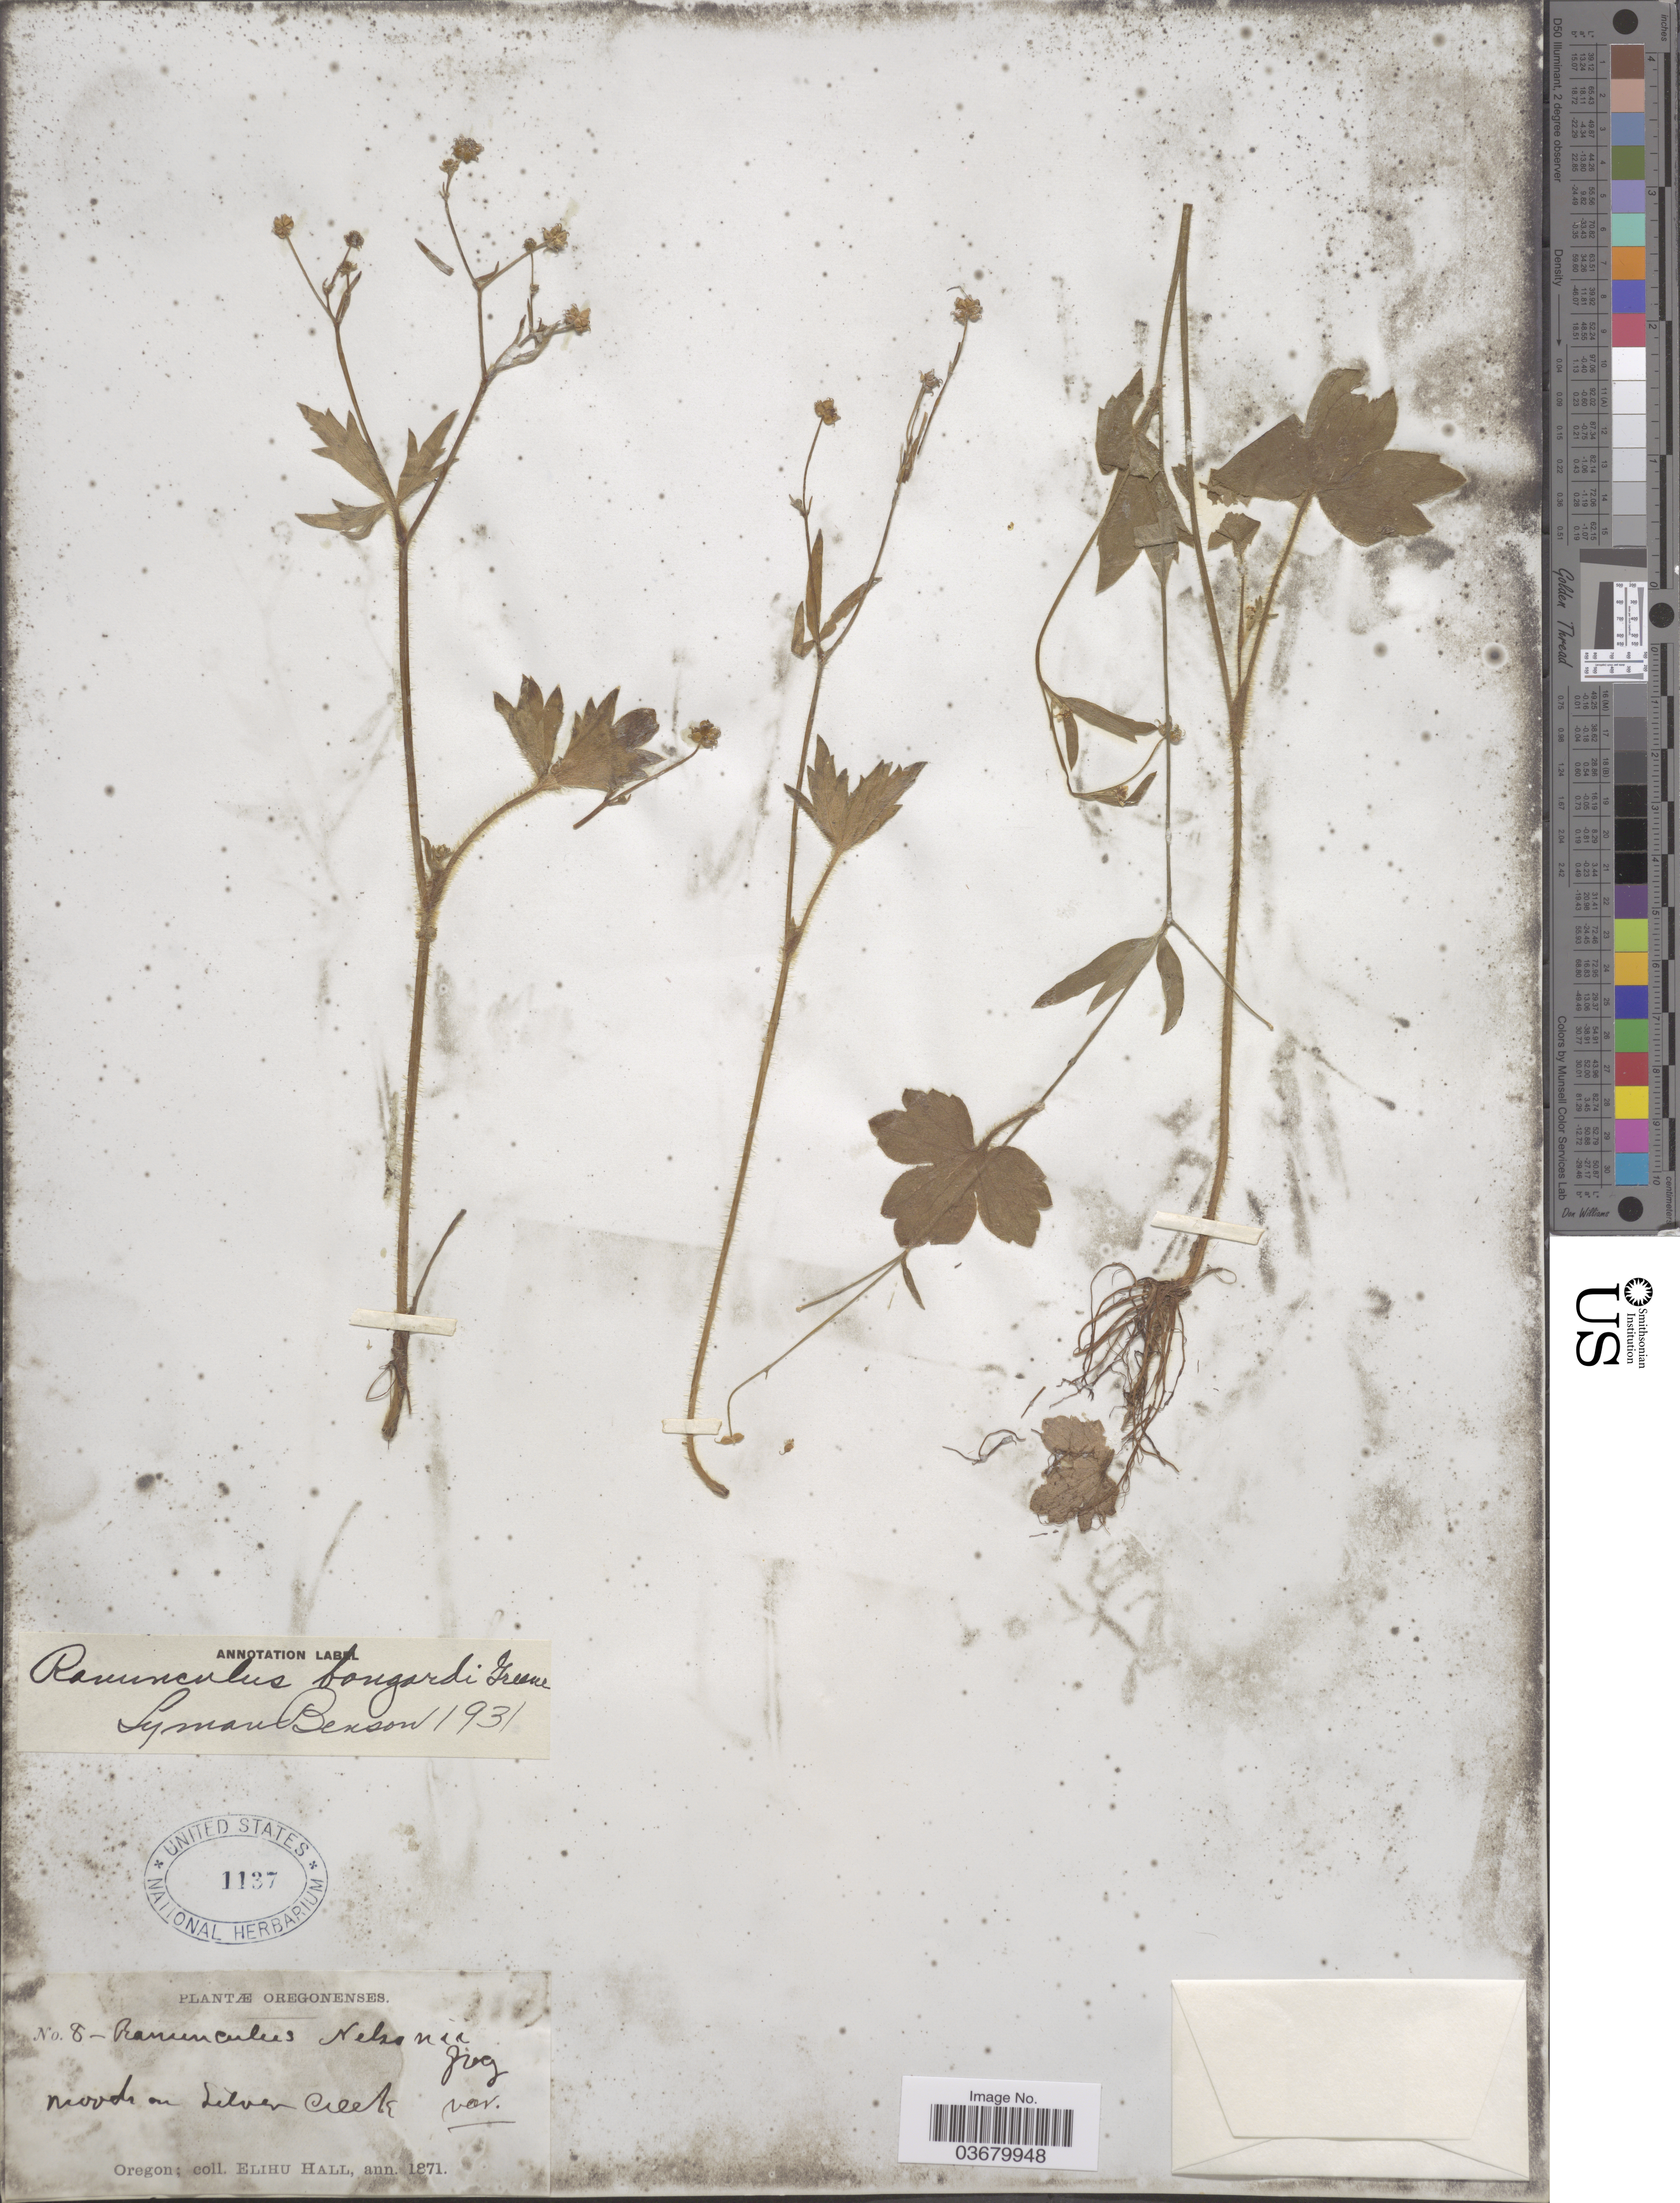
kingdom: Plantae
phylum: Tracheophyta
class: Magnoliopsida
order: Ranunculales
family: Ranunculaceae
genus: Ranunculus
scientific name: Ranunculus bongardii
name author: Greene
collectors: E. Hall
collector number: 8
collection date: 1871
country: United States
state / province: Oregon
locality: Silver Creek.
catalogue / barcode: US 1137